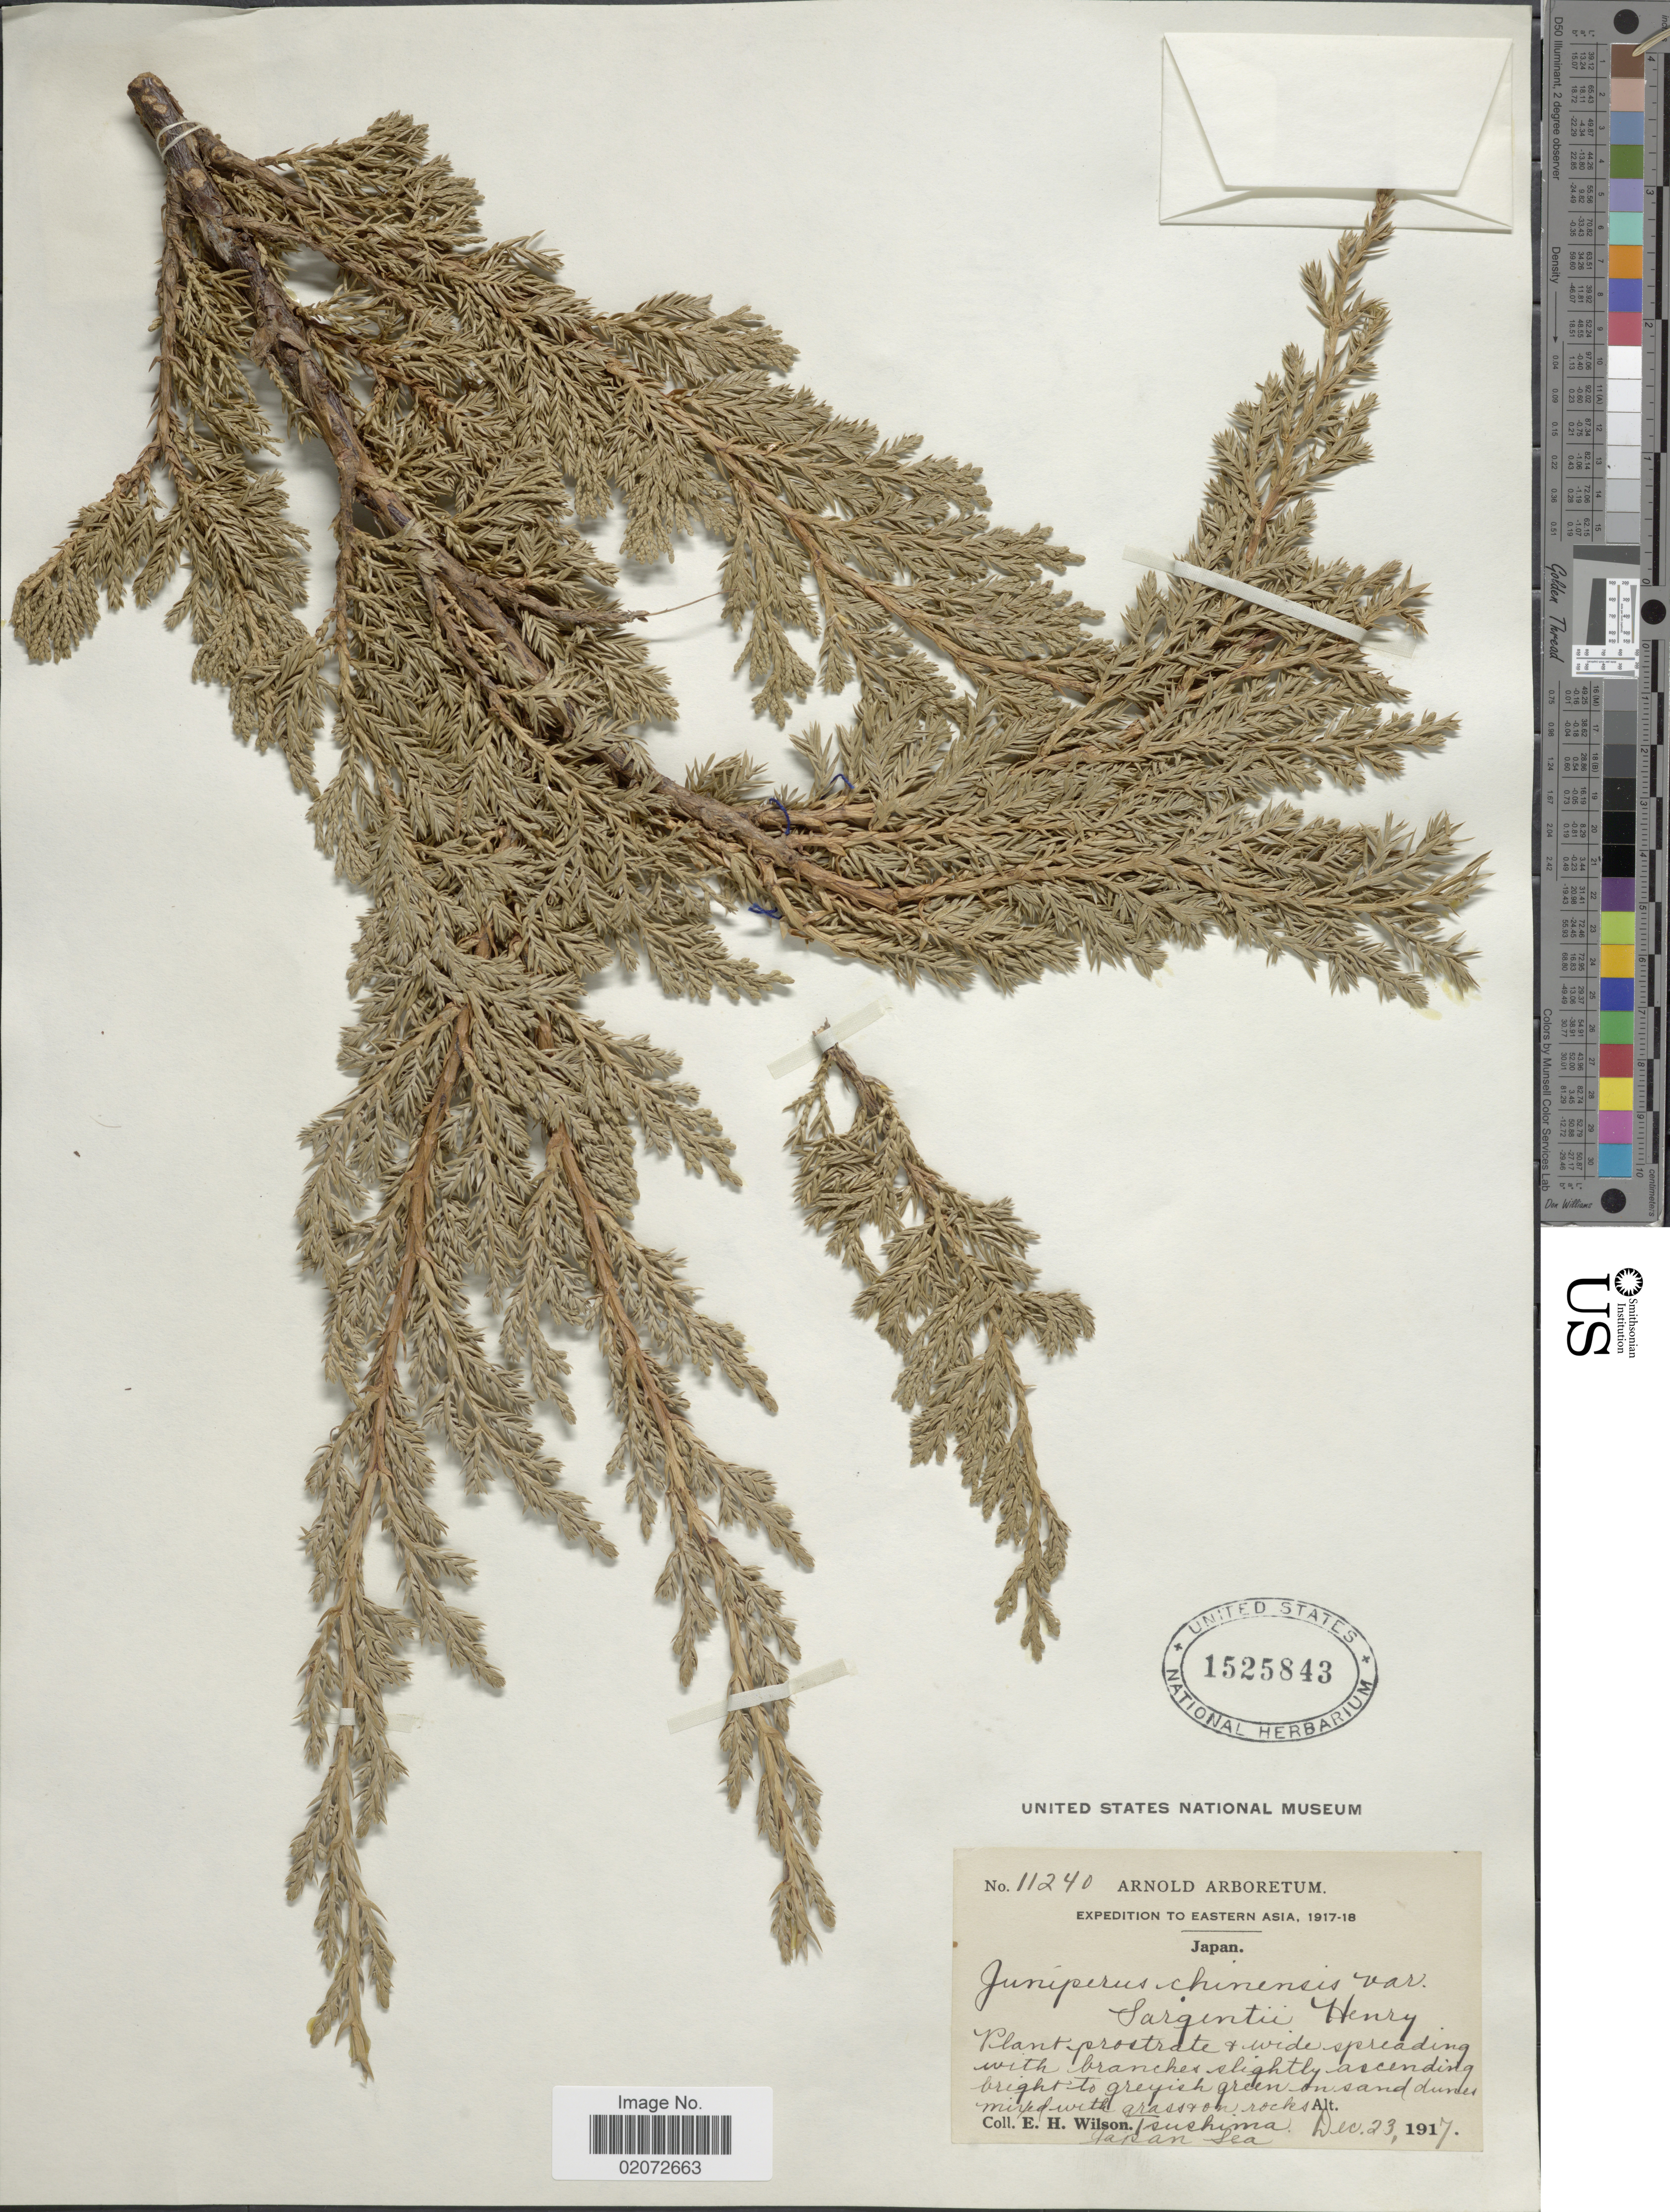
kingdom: Plantae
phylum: Tracheophyta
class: Pinopsida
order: Pinales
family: Cupressaceae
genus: Juniperus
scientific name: Juniperus chinensis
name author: L.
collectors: E. Wilson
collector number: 11240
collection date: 1917-12-23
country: Japan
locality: Tsuschima. Japan Sea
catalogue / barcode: US 1525843